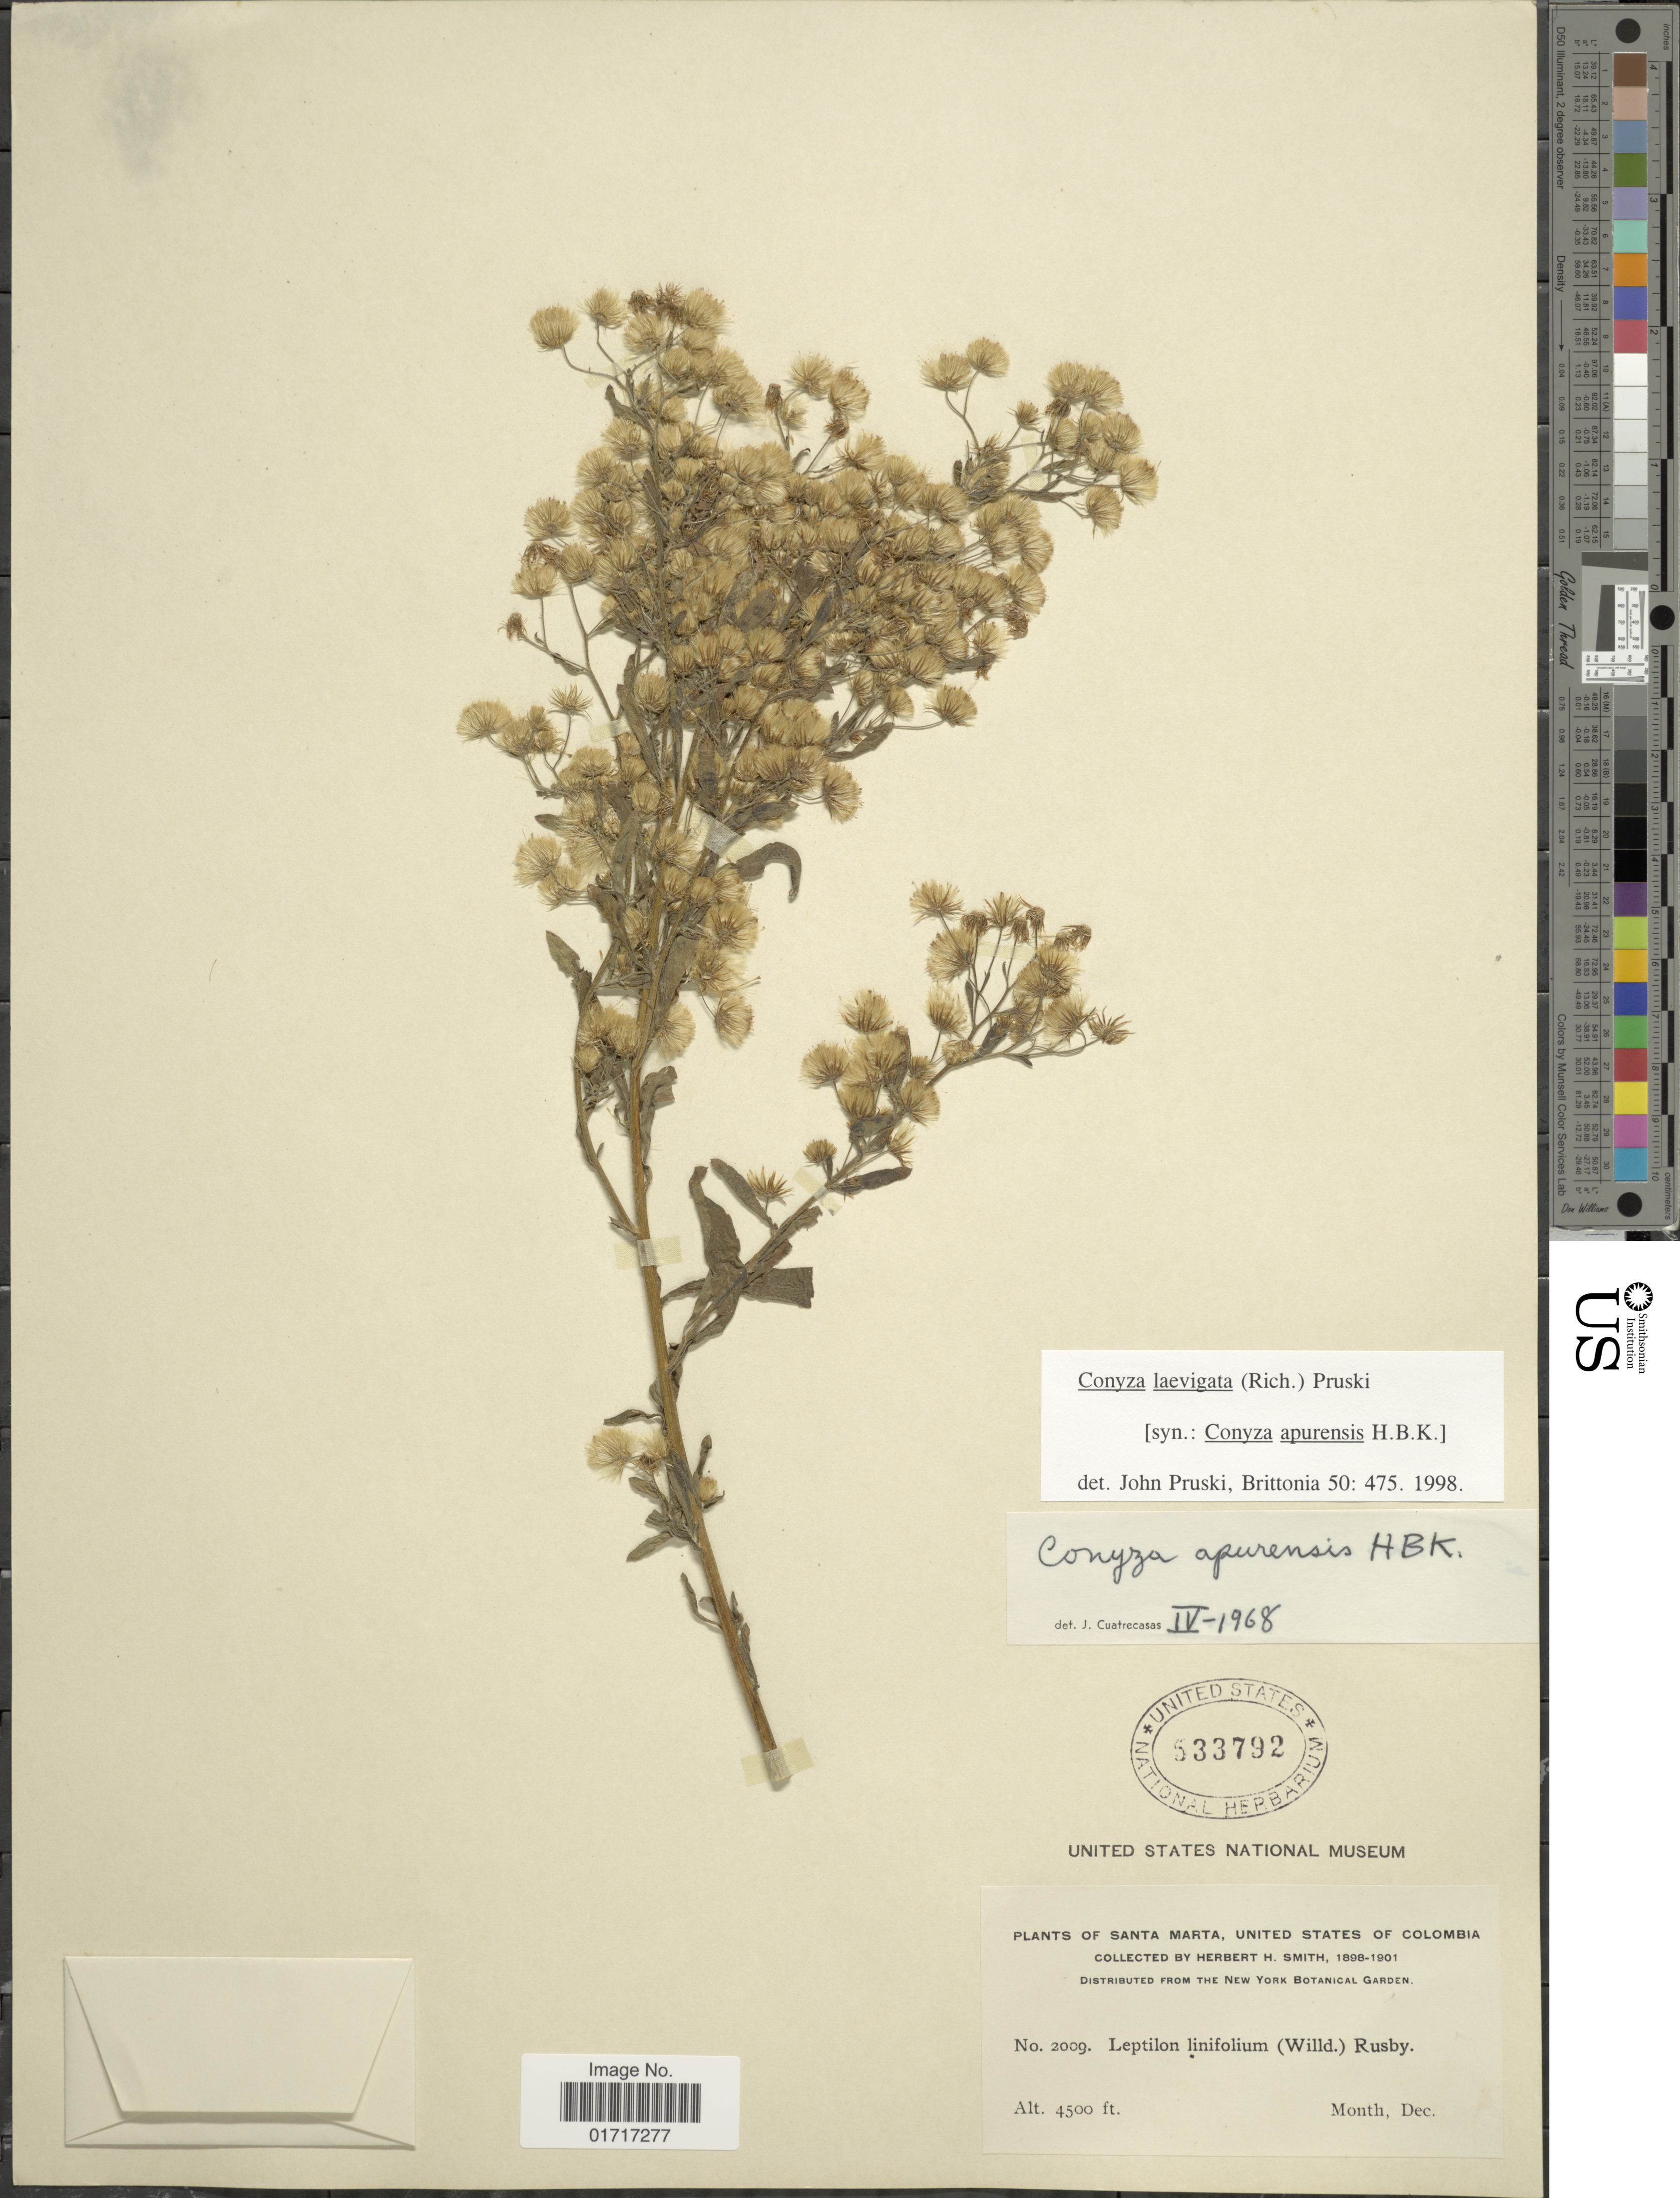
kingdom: Plantae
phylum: Tracheophyta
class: Magnoliopsida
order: Asterales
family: Asteraceae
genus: Conyza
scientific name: Conyza laevigata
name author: (Rich.) Pruski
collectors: Herbert H. Smith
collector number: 2009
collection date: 1898-12/1901-12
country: Colombia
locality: Santa Marta, United States of Colombia.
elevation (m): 1372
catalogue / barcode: US 533792